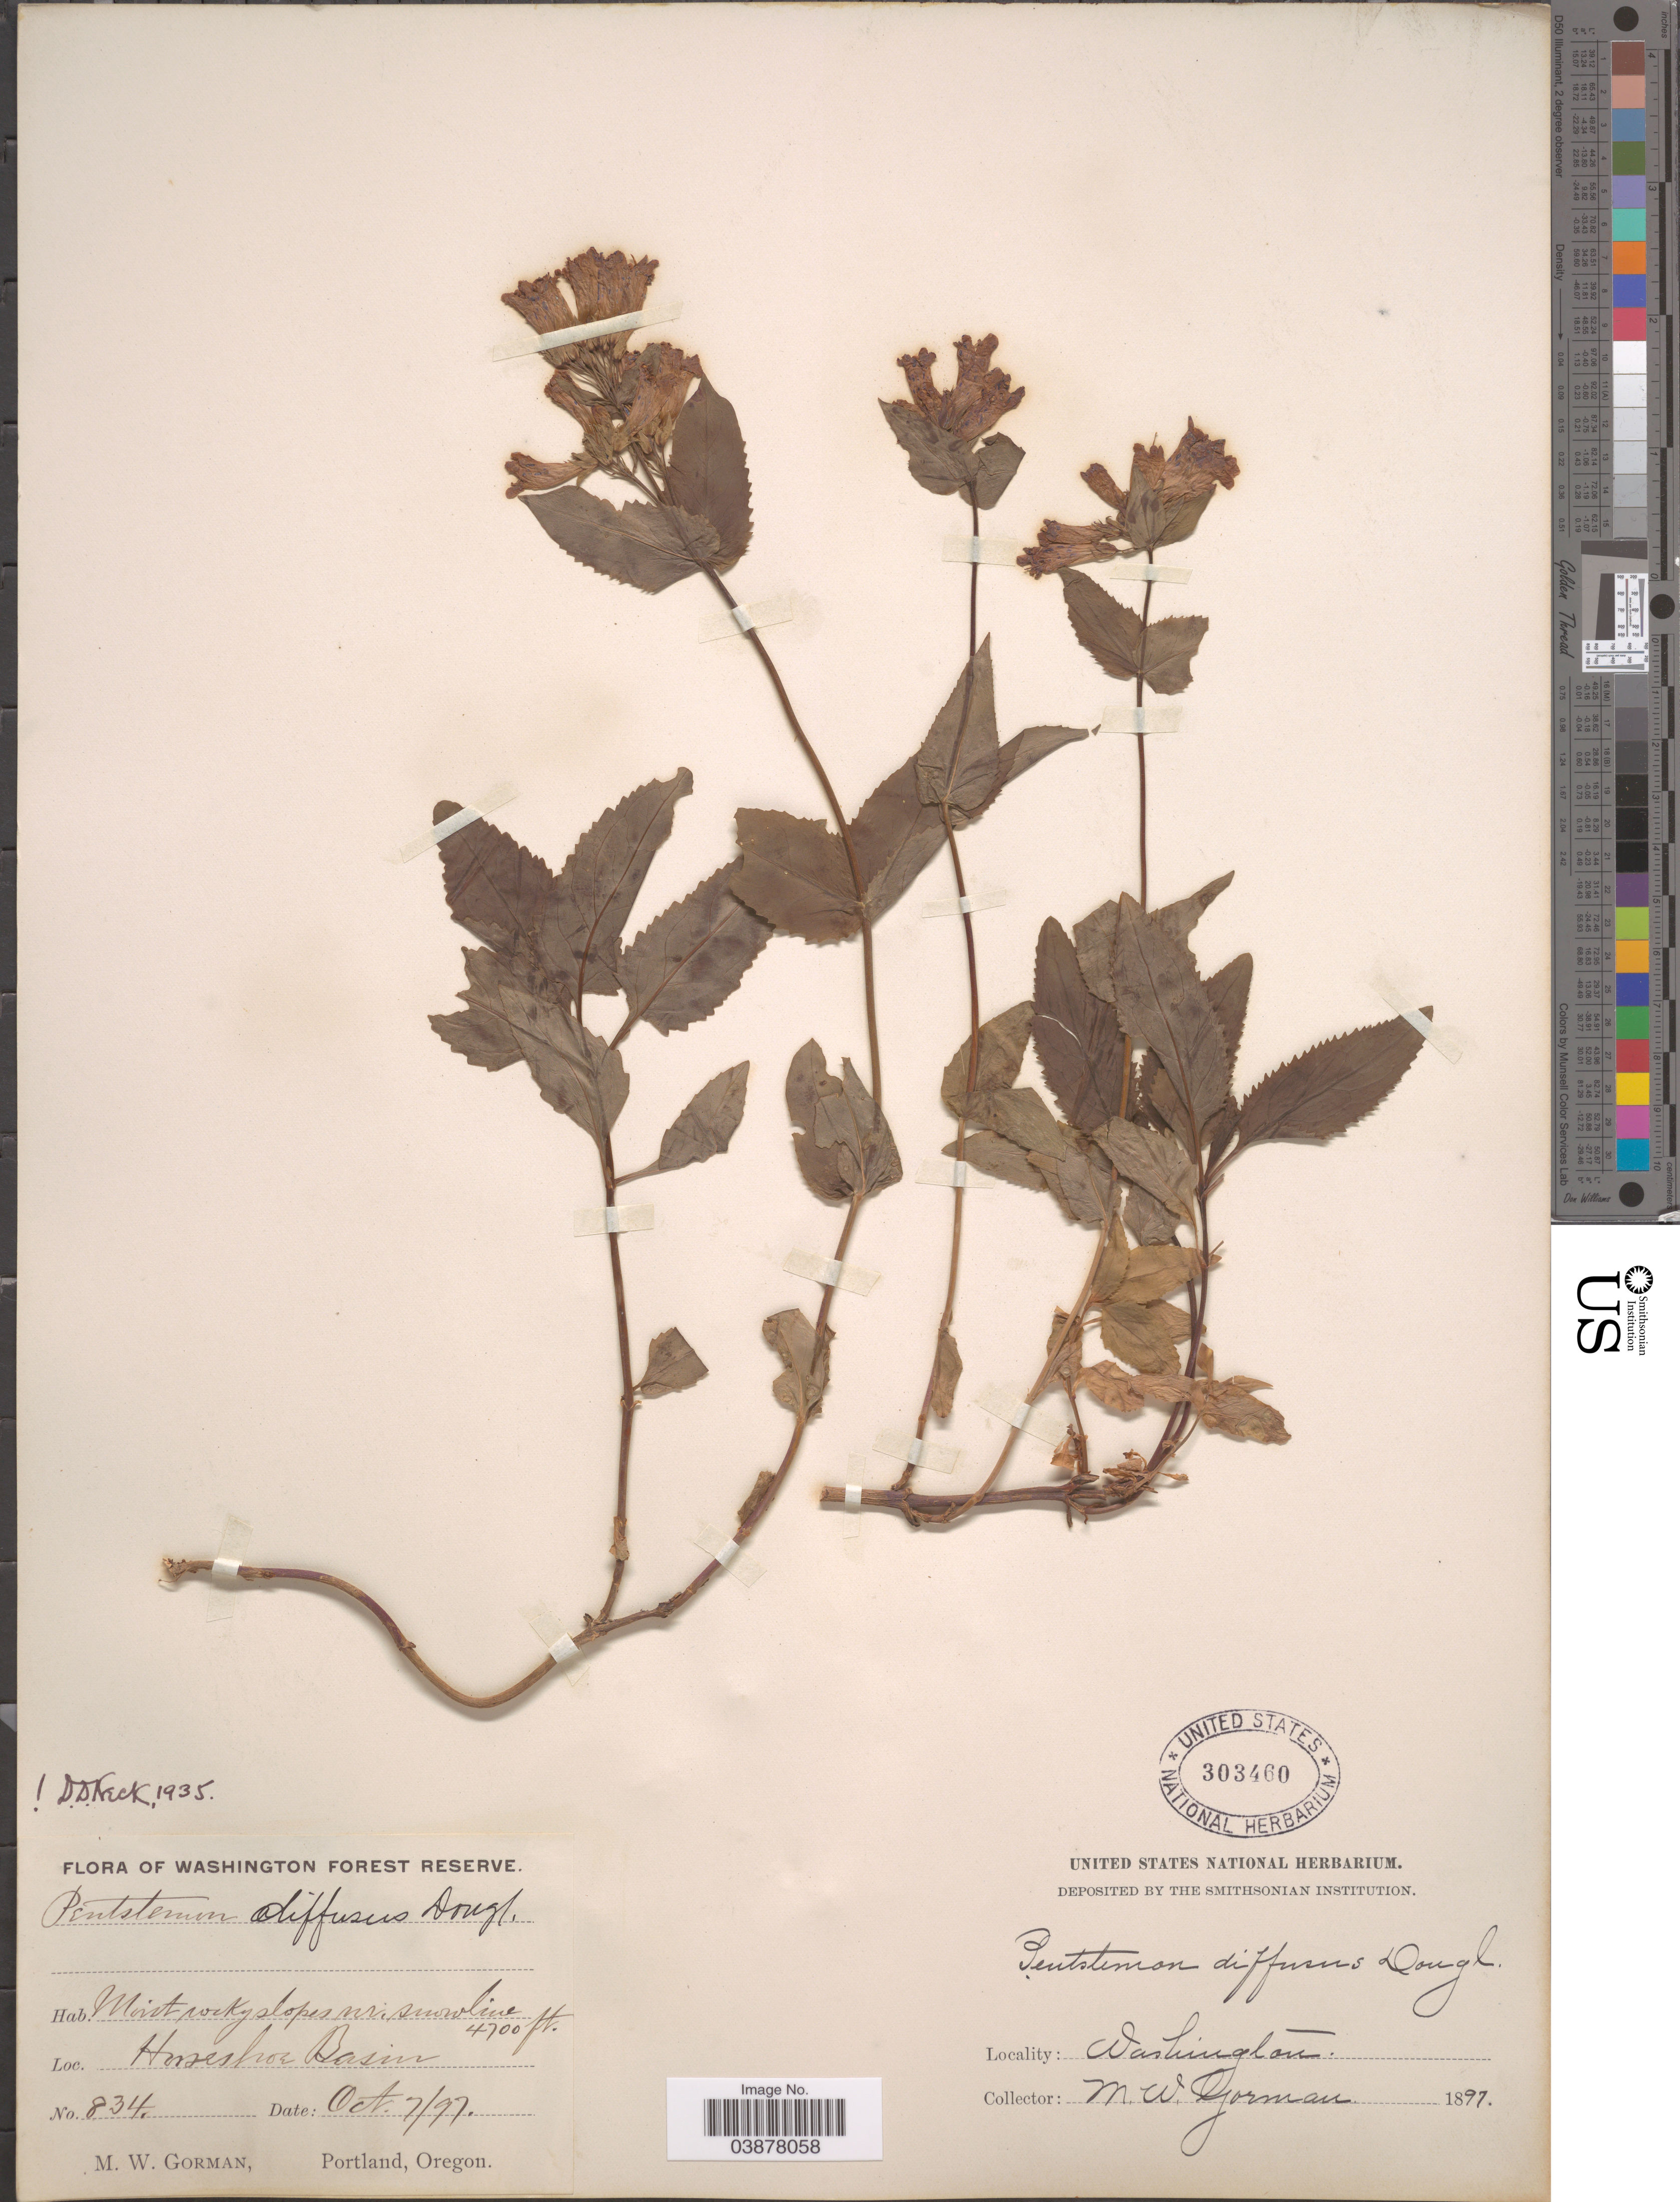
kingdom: Plantae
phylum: Tracheophyta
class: Magnoliopsida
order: Lamiales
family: Plantaginaceae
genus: Penstemon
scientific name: Penstemon serrulatus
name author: Menzies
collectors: M. W. Gorman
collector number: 834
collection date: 1897-10-07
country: United States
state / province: Washington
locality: Nr. snowline. Horseshoe Basin.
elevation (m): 1433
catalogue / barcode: US 303460